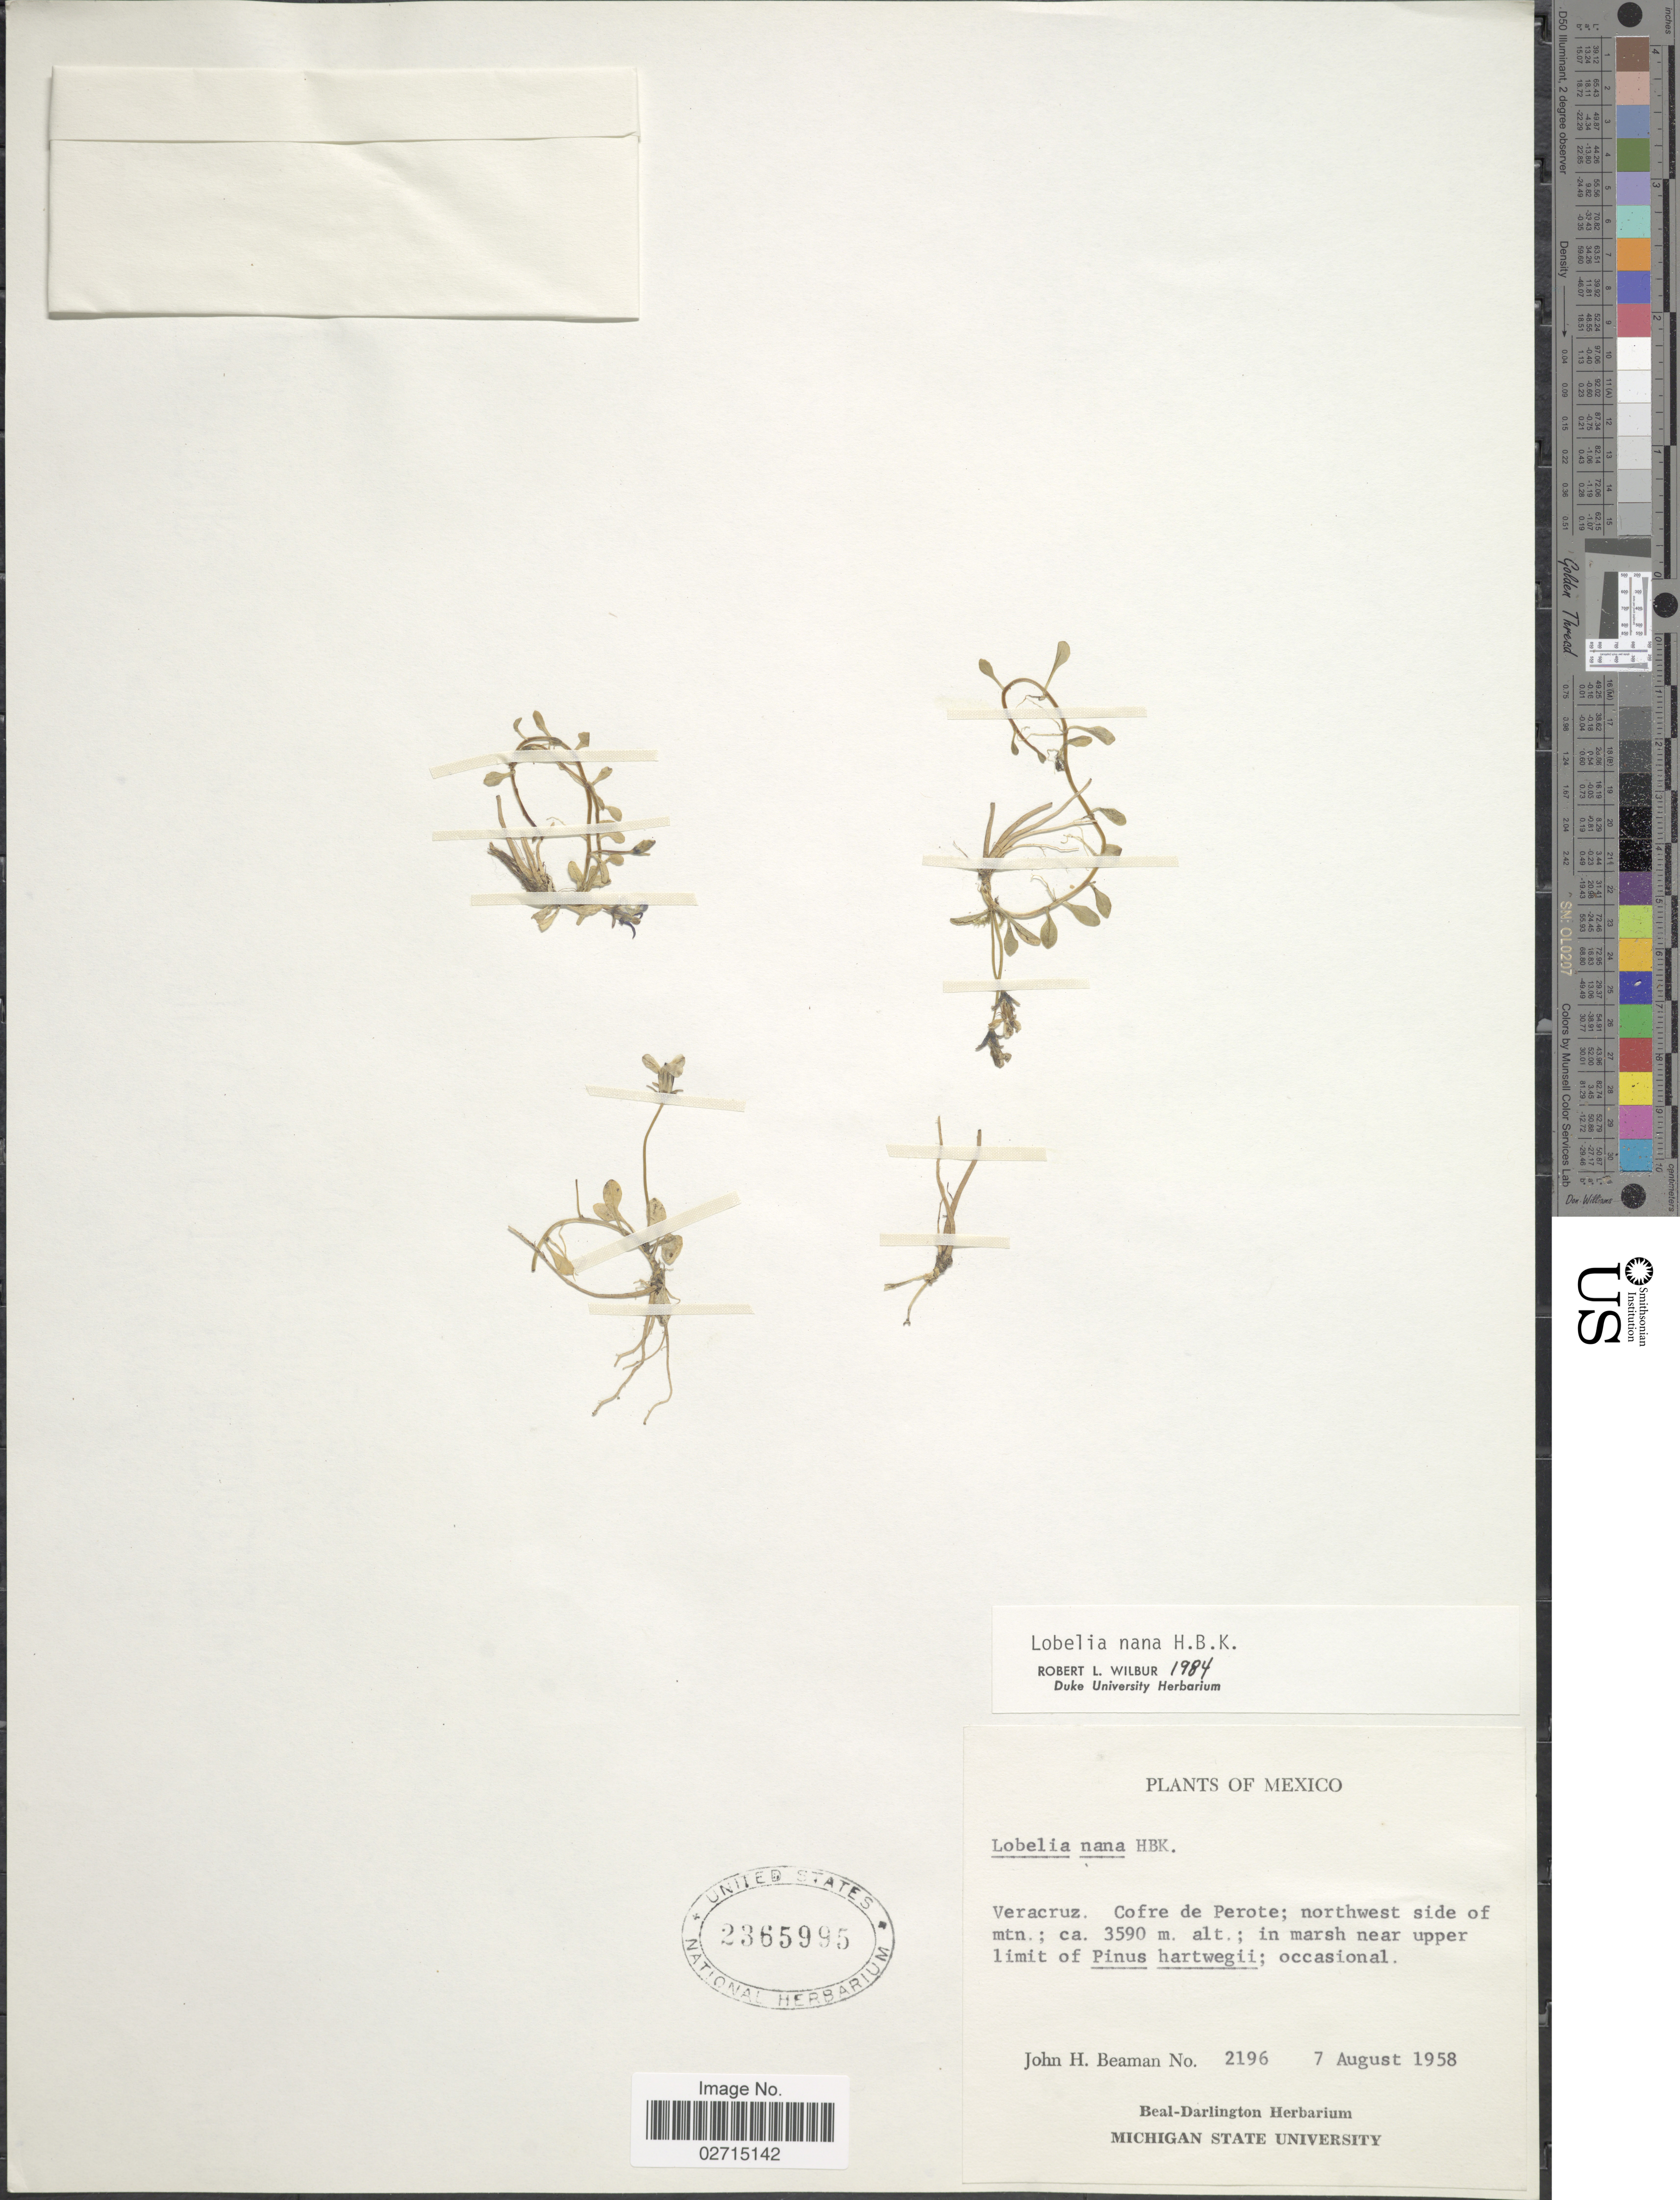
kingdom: Plantae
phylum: Tracheophyta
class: Magnoliopsida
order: Asterales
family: Campanulaceae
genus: Lobelia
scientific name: Lobelia nana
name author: Kunth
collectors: J. H. Beaman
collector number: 2196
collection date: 1958-08-07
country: Mexico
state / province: Veracruz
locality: Veracruz. Cofre de Perote; northwest side of mtn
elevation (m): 3590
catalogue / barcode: US 2365995